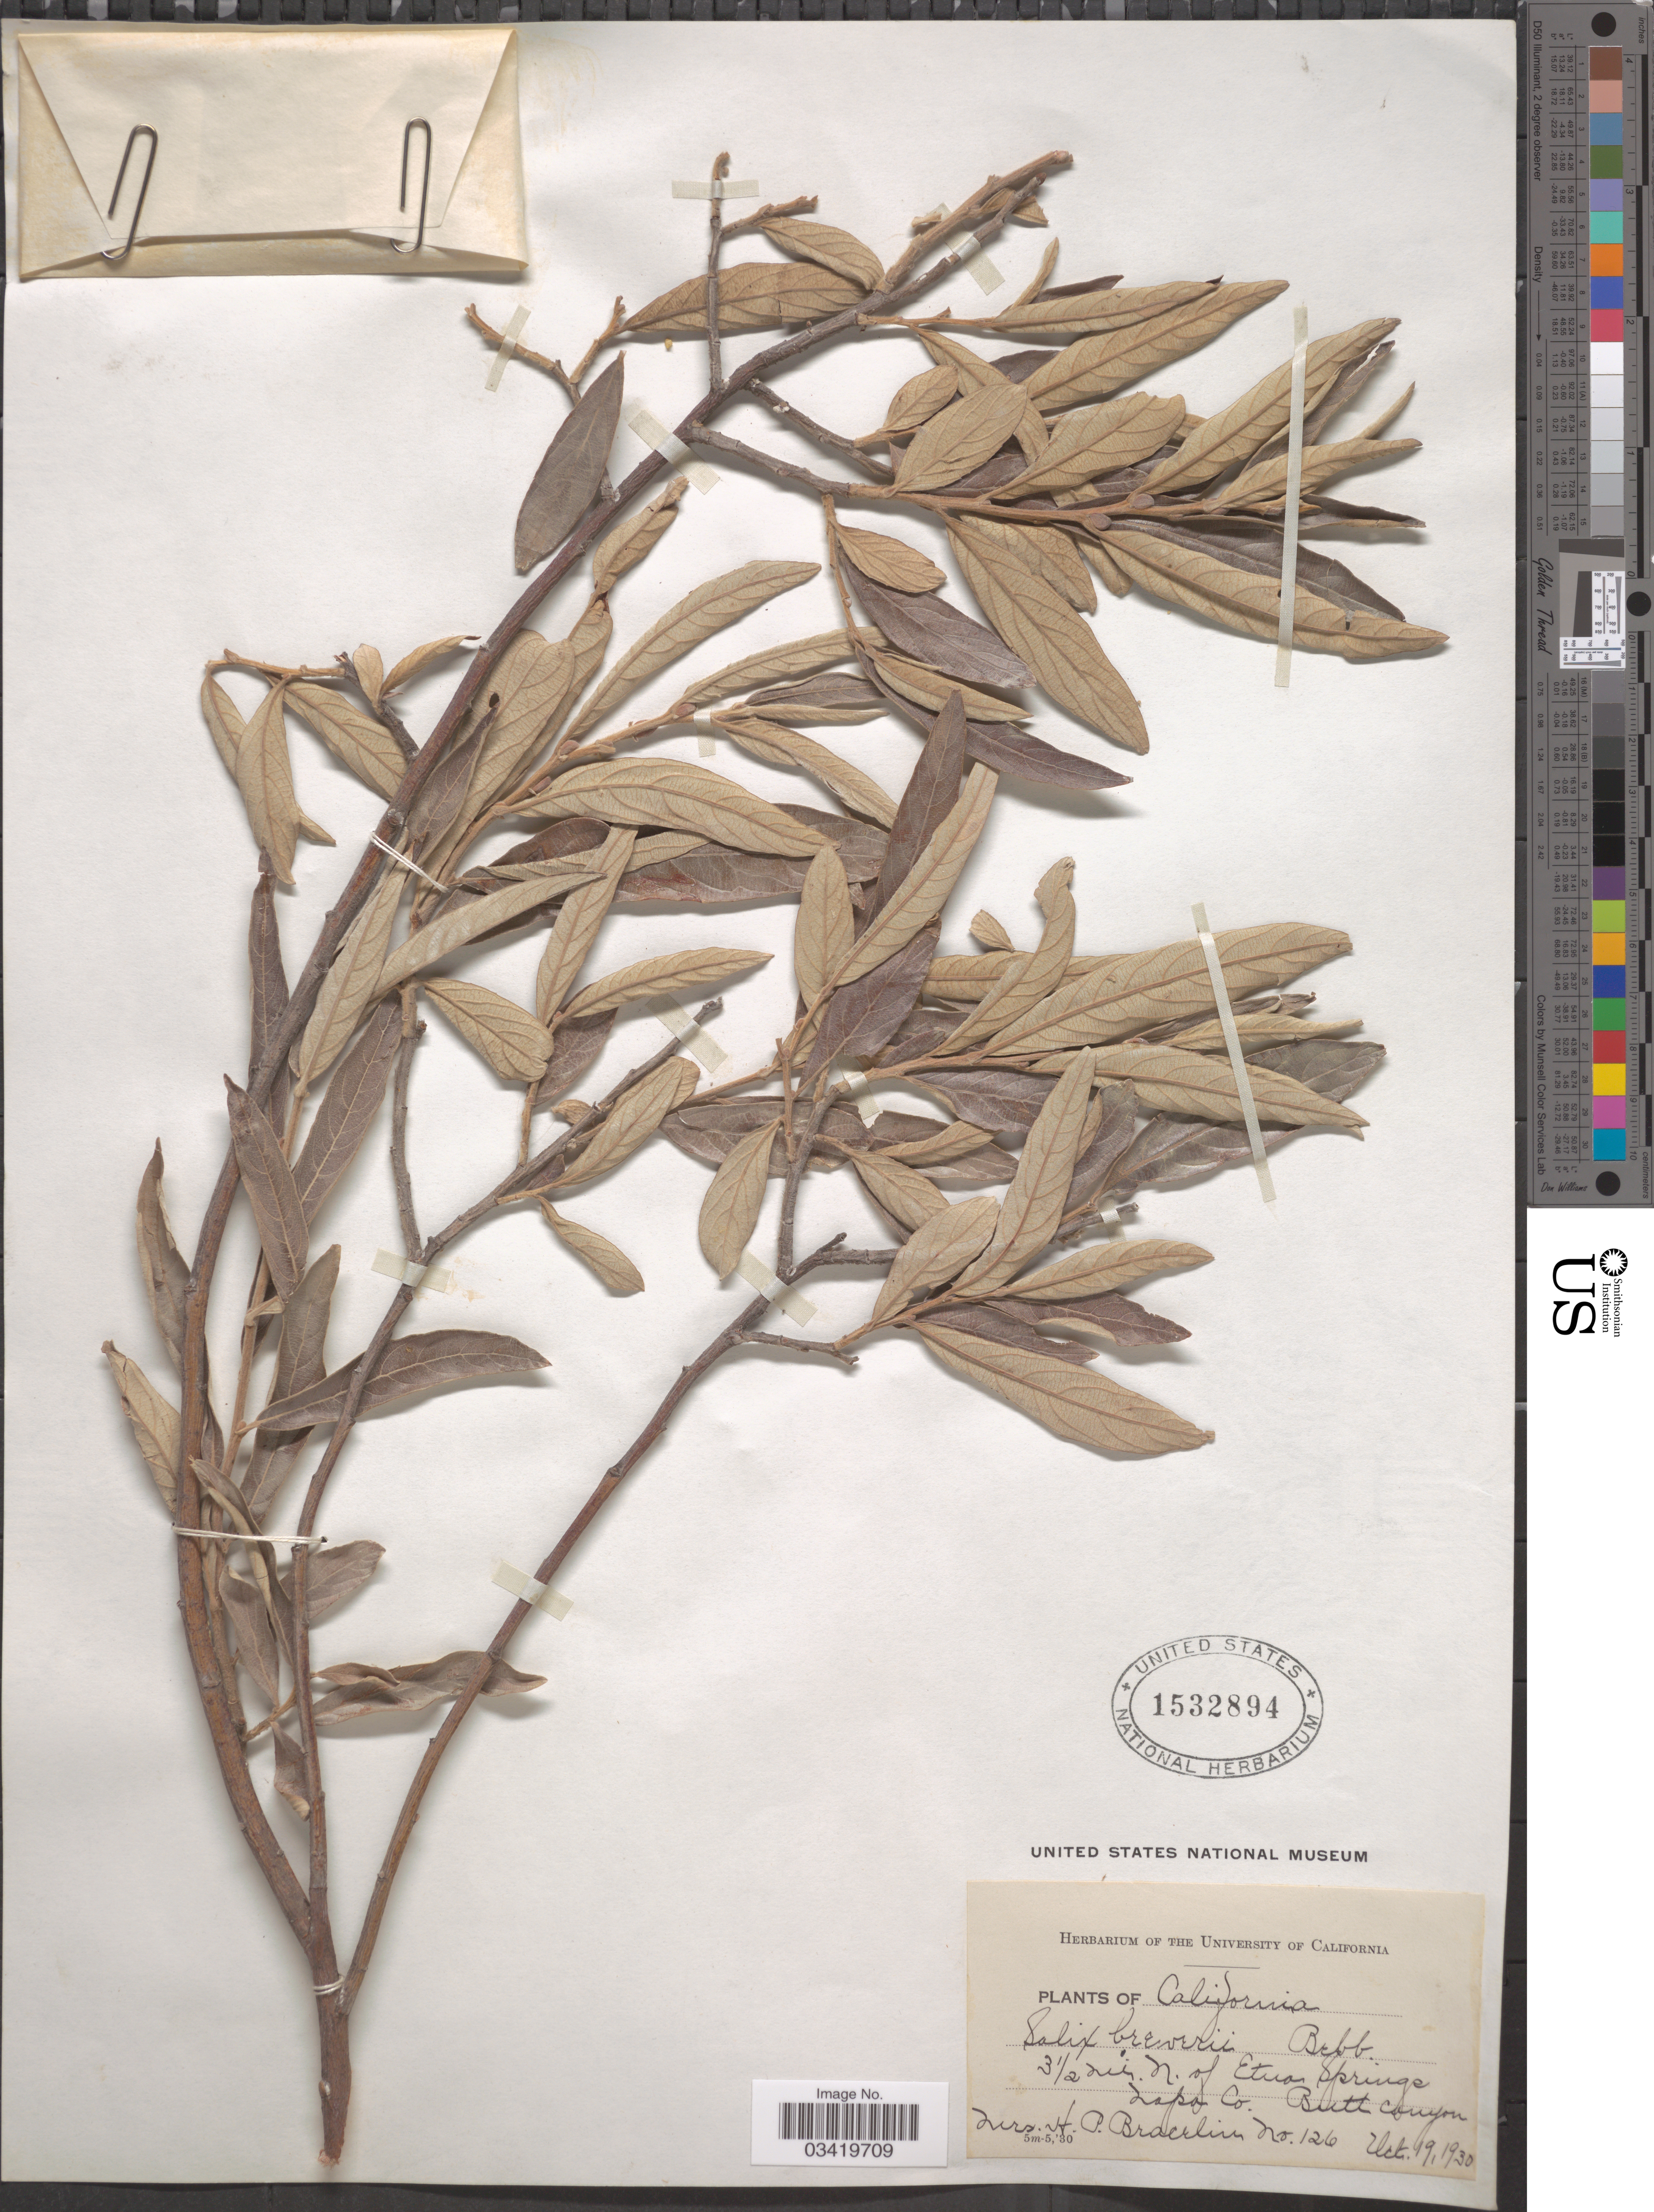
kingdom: Plantae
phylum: Tracheophyta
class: Magnoliopsida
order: Malpighiales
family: Salicaceae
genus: Salix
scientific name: Salix breweri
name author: Bebb in S. Watson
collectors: H. Bracelin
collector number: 126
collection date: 1930-10-19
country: United States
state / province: California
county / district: Napa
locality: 3½ mile N. of Etna Springs, Napa Co. Butt Canyon.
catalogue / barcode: US 1532894